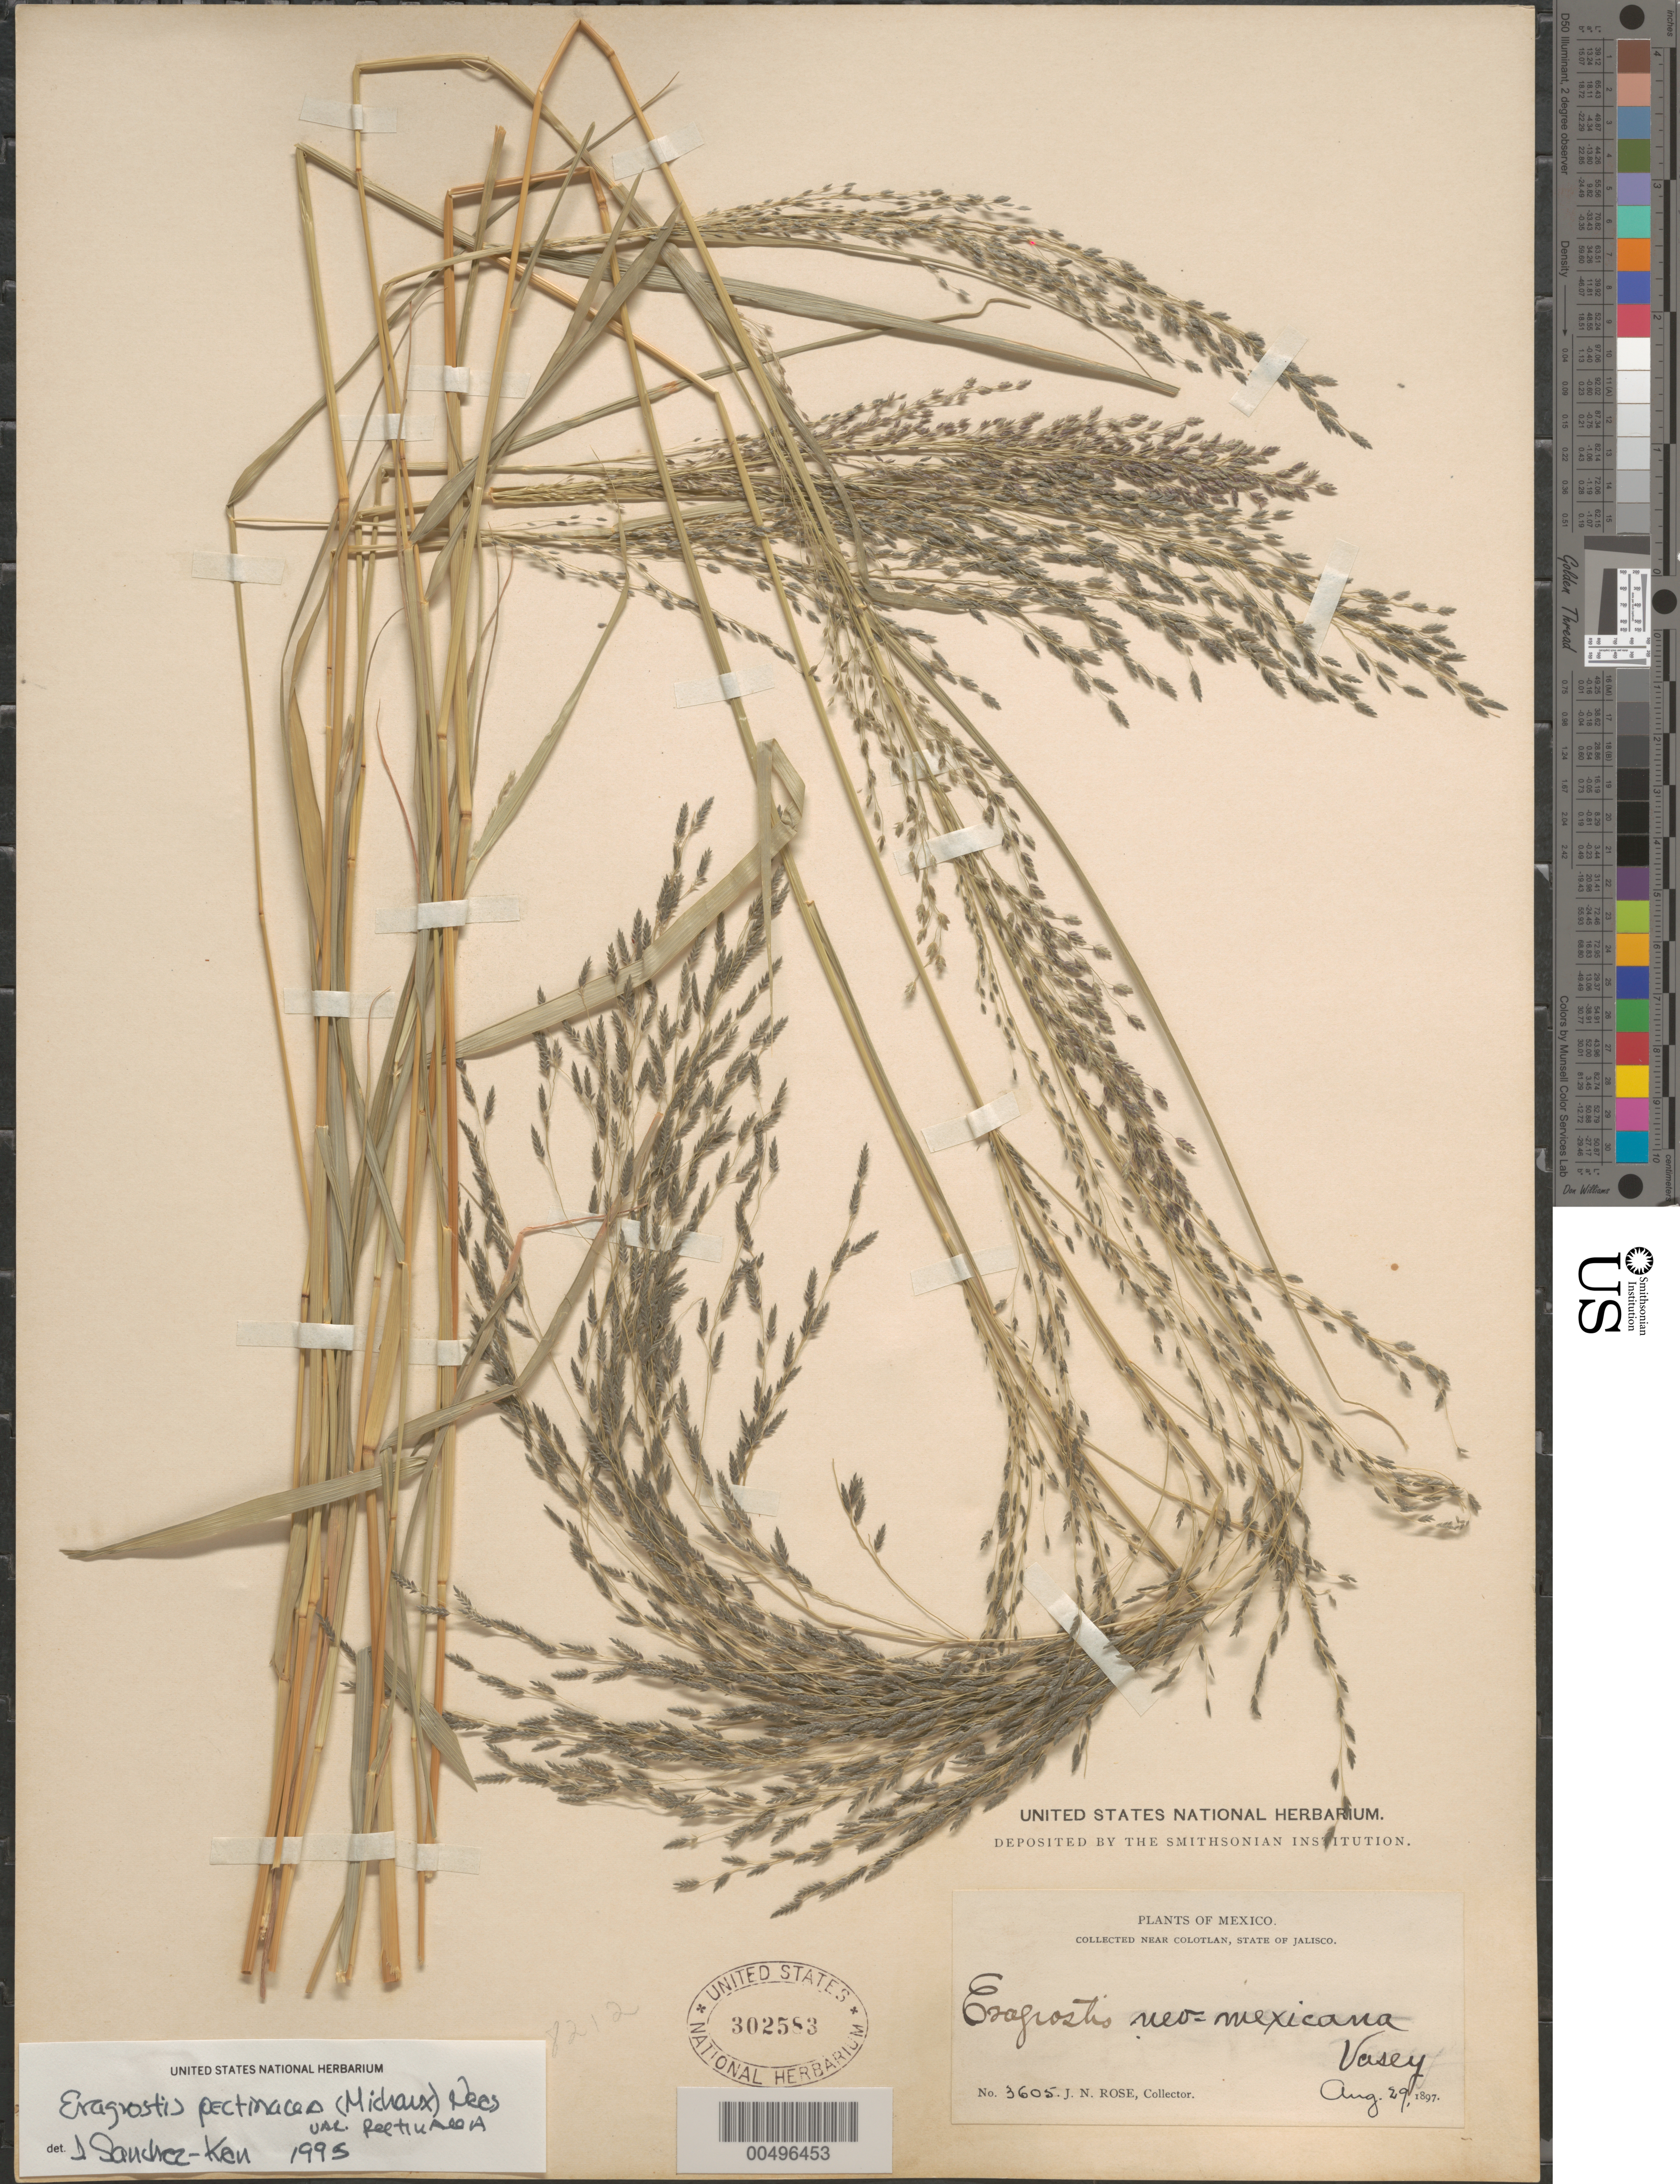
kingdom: Plantae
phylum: Tracheophyta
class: Liliopsida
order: Poales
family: Poaceae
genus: Eragrostis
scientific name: Eragrostis pectinacea var. pectinacea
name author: (Michx.) Nees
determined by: Sánchez-Ken, J. G.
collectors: J. N. Rose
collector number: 3605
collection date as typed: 29 Aug 1897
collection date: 1897-08-29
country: Mexico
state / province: Jalisco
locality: Near Colotlan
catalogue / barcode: US 302583